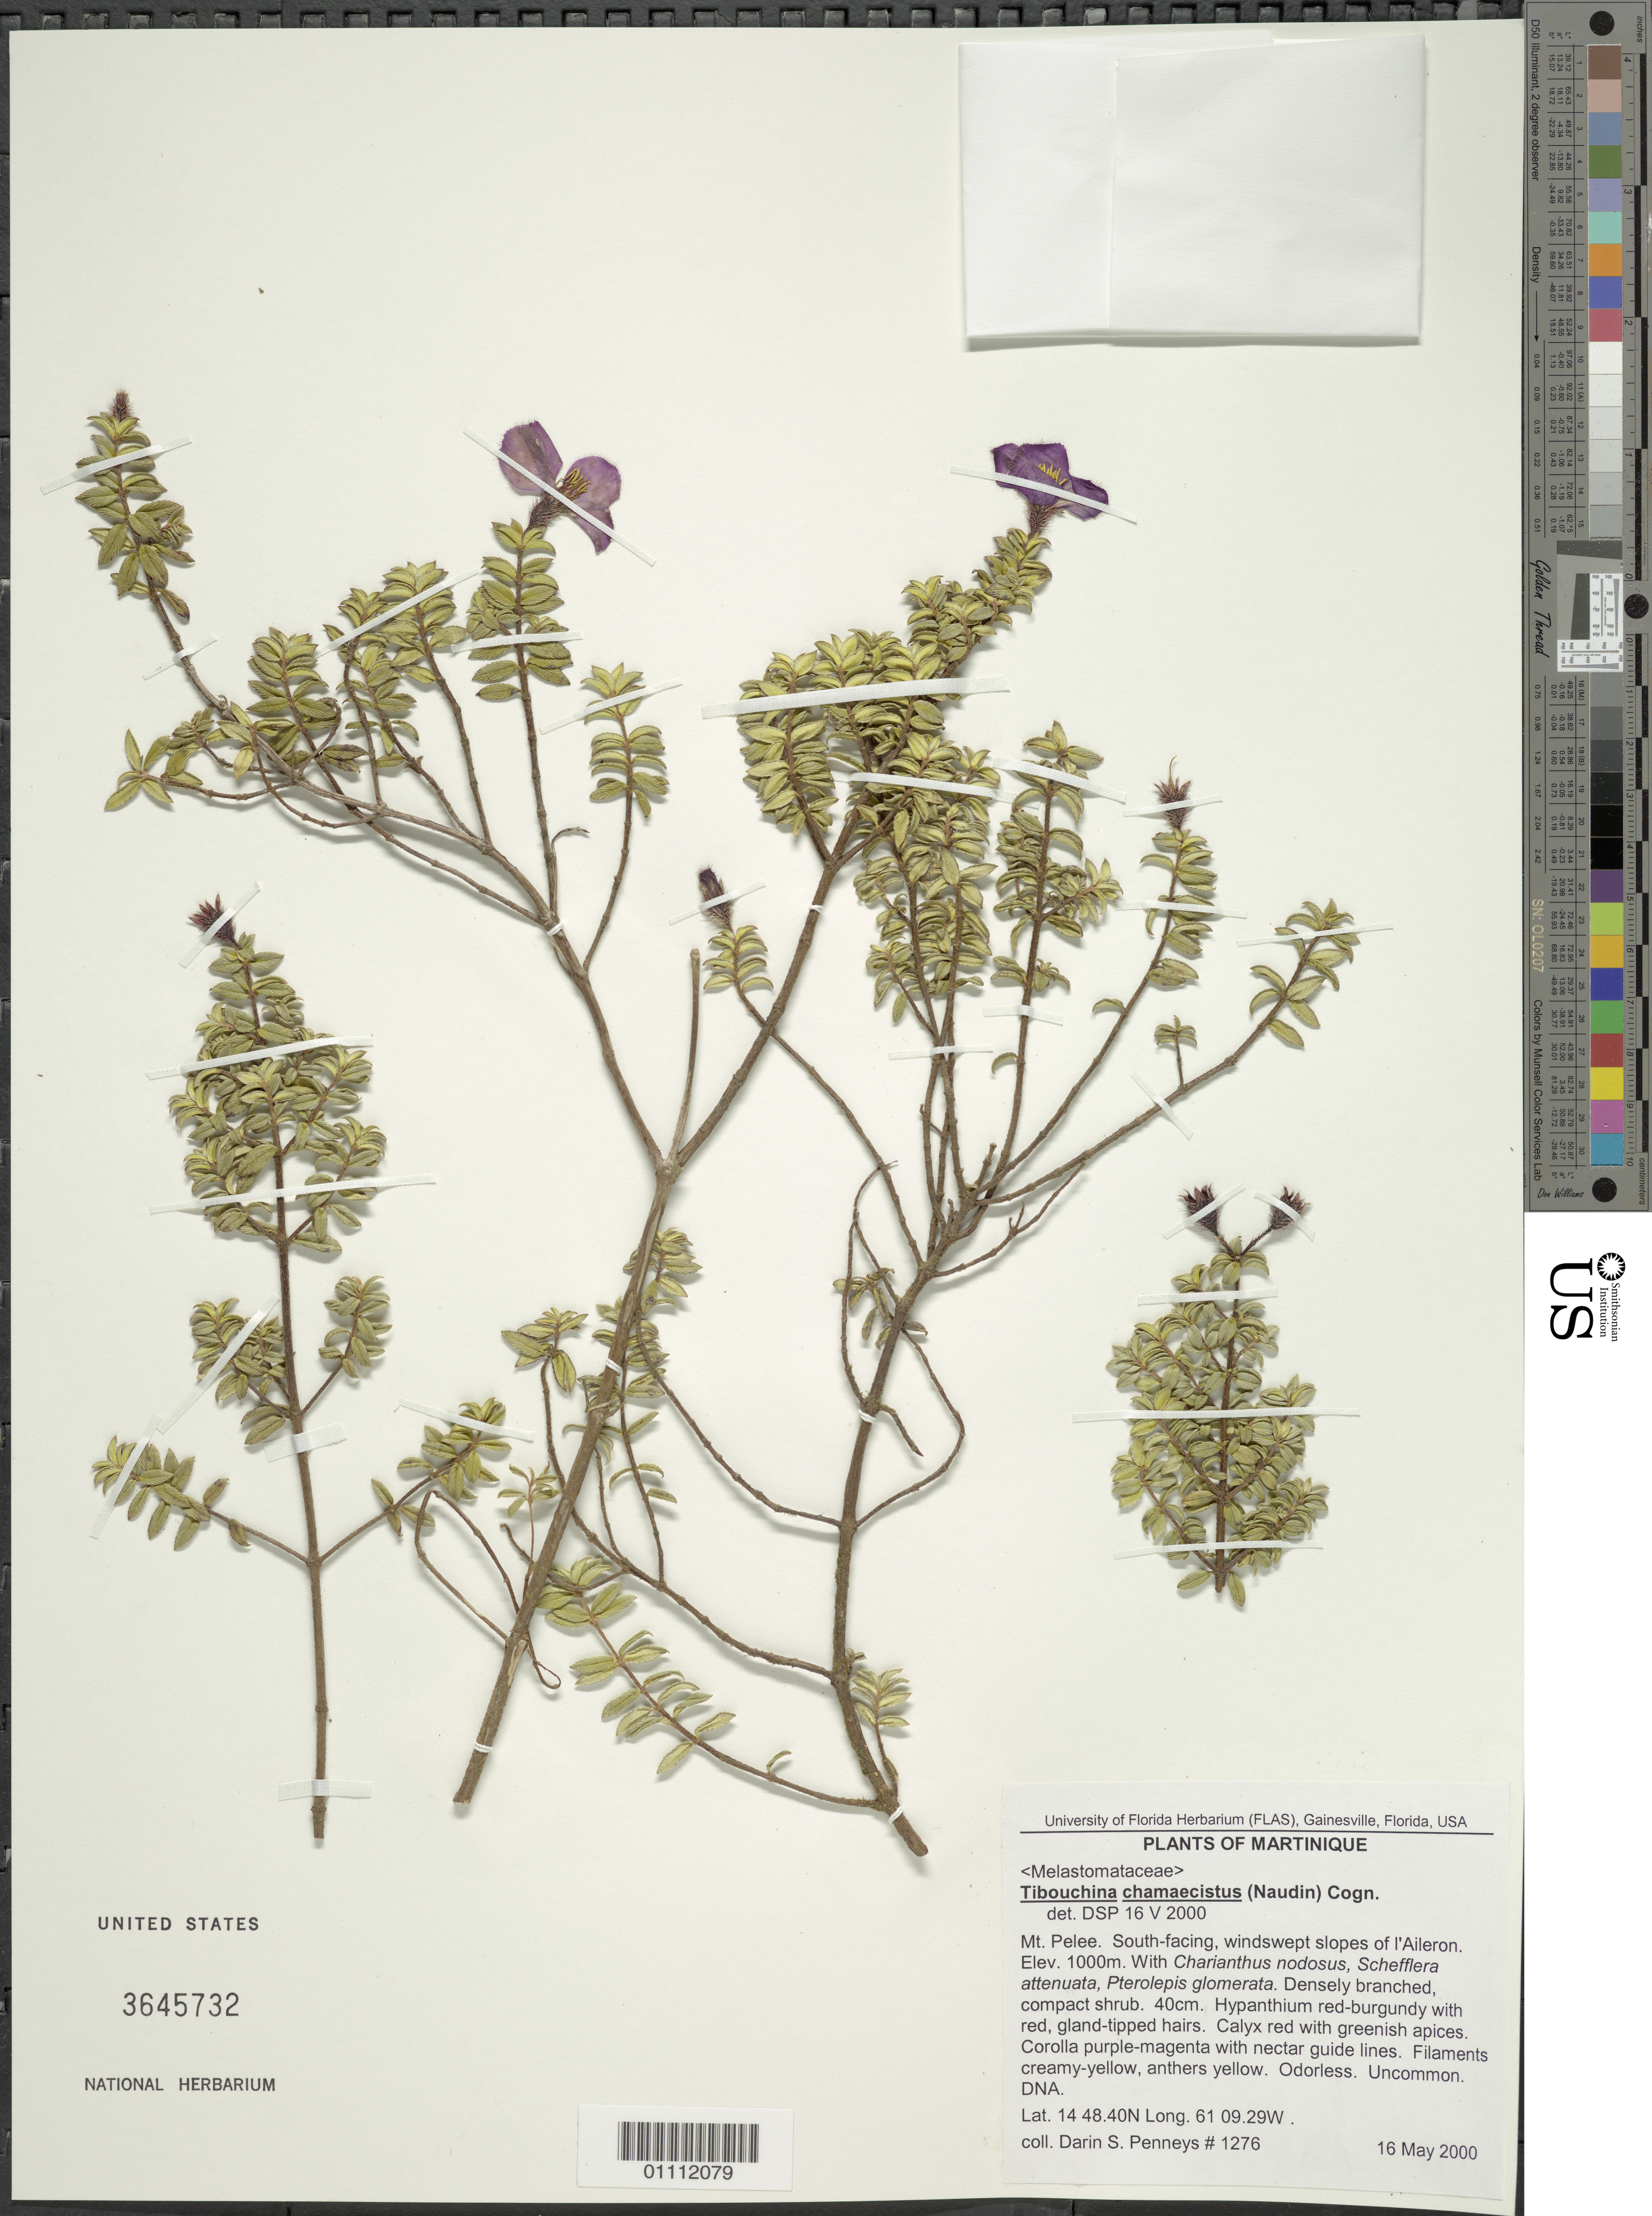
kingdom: Plantae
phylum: Tracheophyta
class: Magnoliopsida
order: Myrtales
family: Melastomataceae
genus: Chaetogastra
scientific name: Chaetogastra chamaecistus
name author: Griseb.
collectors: D. S. Penneys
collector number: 1276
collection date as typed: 16 May 2000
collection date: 2000-05-16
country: Martinique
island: Martinique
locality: Mt. Pelee, south-facing slopes of l'Aileron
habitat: With Charianthus nodosus, Schefflera attenuata, Pterolepis glomerata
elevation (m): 1000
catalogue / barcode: US 3645732